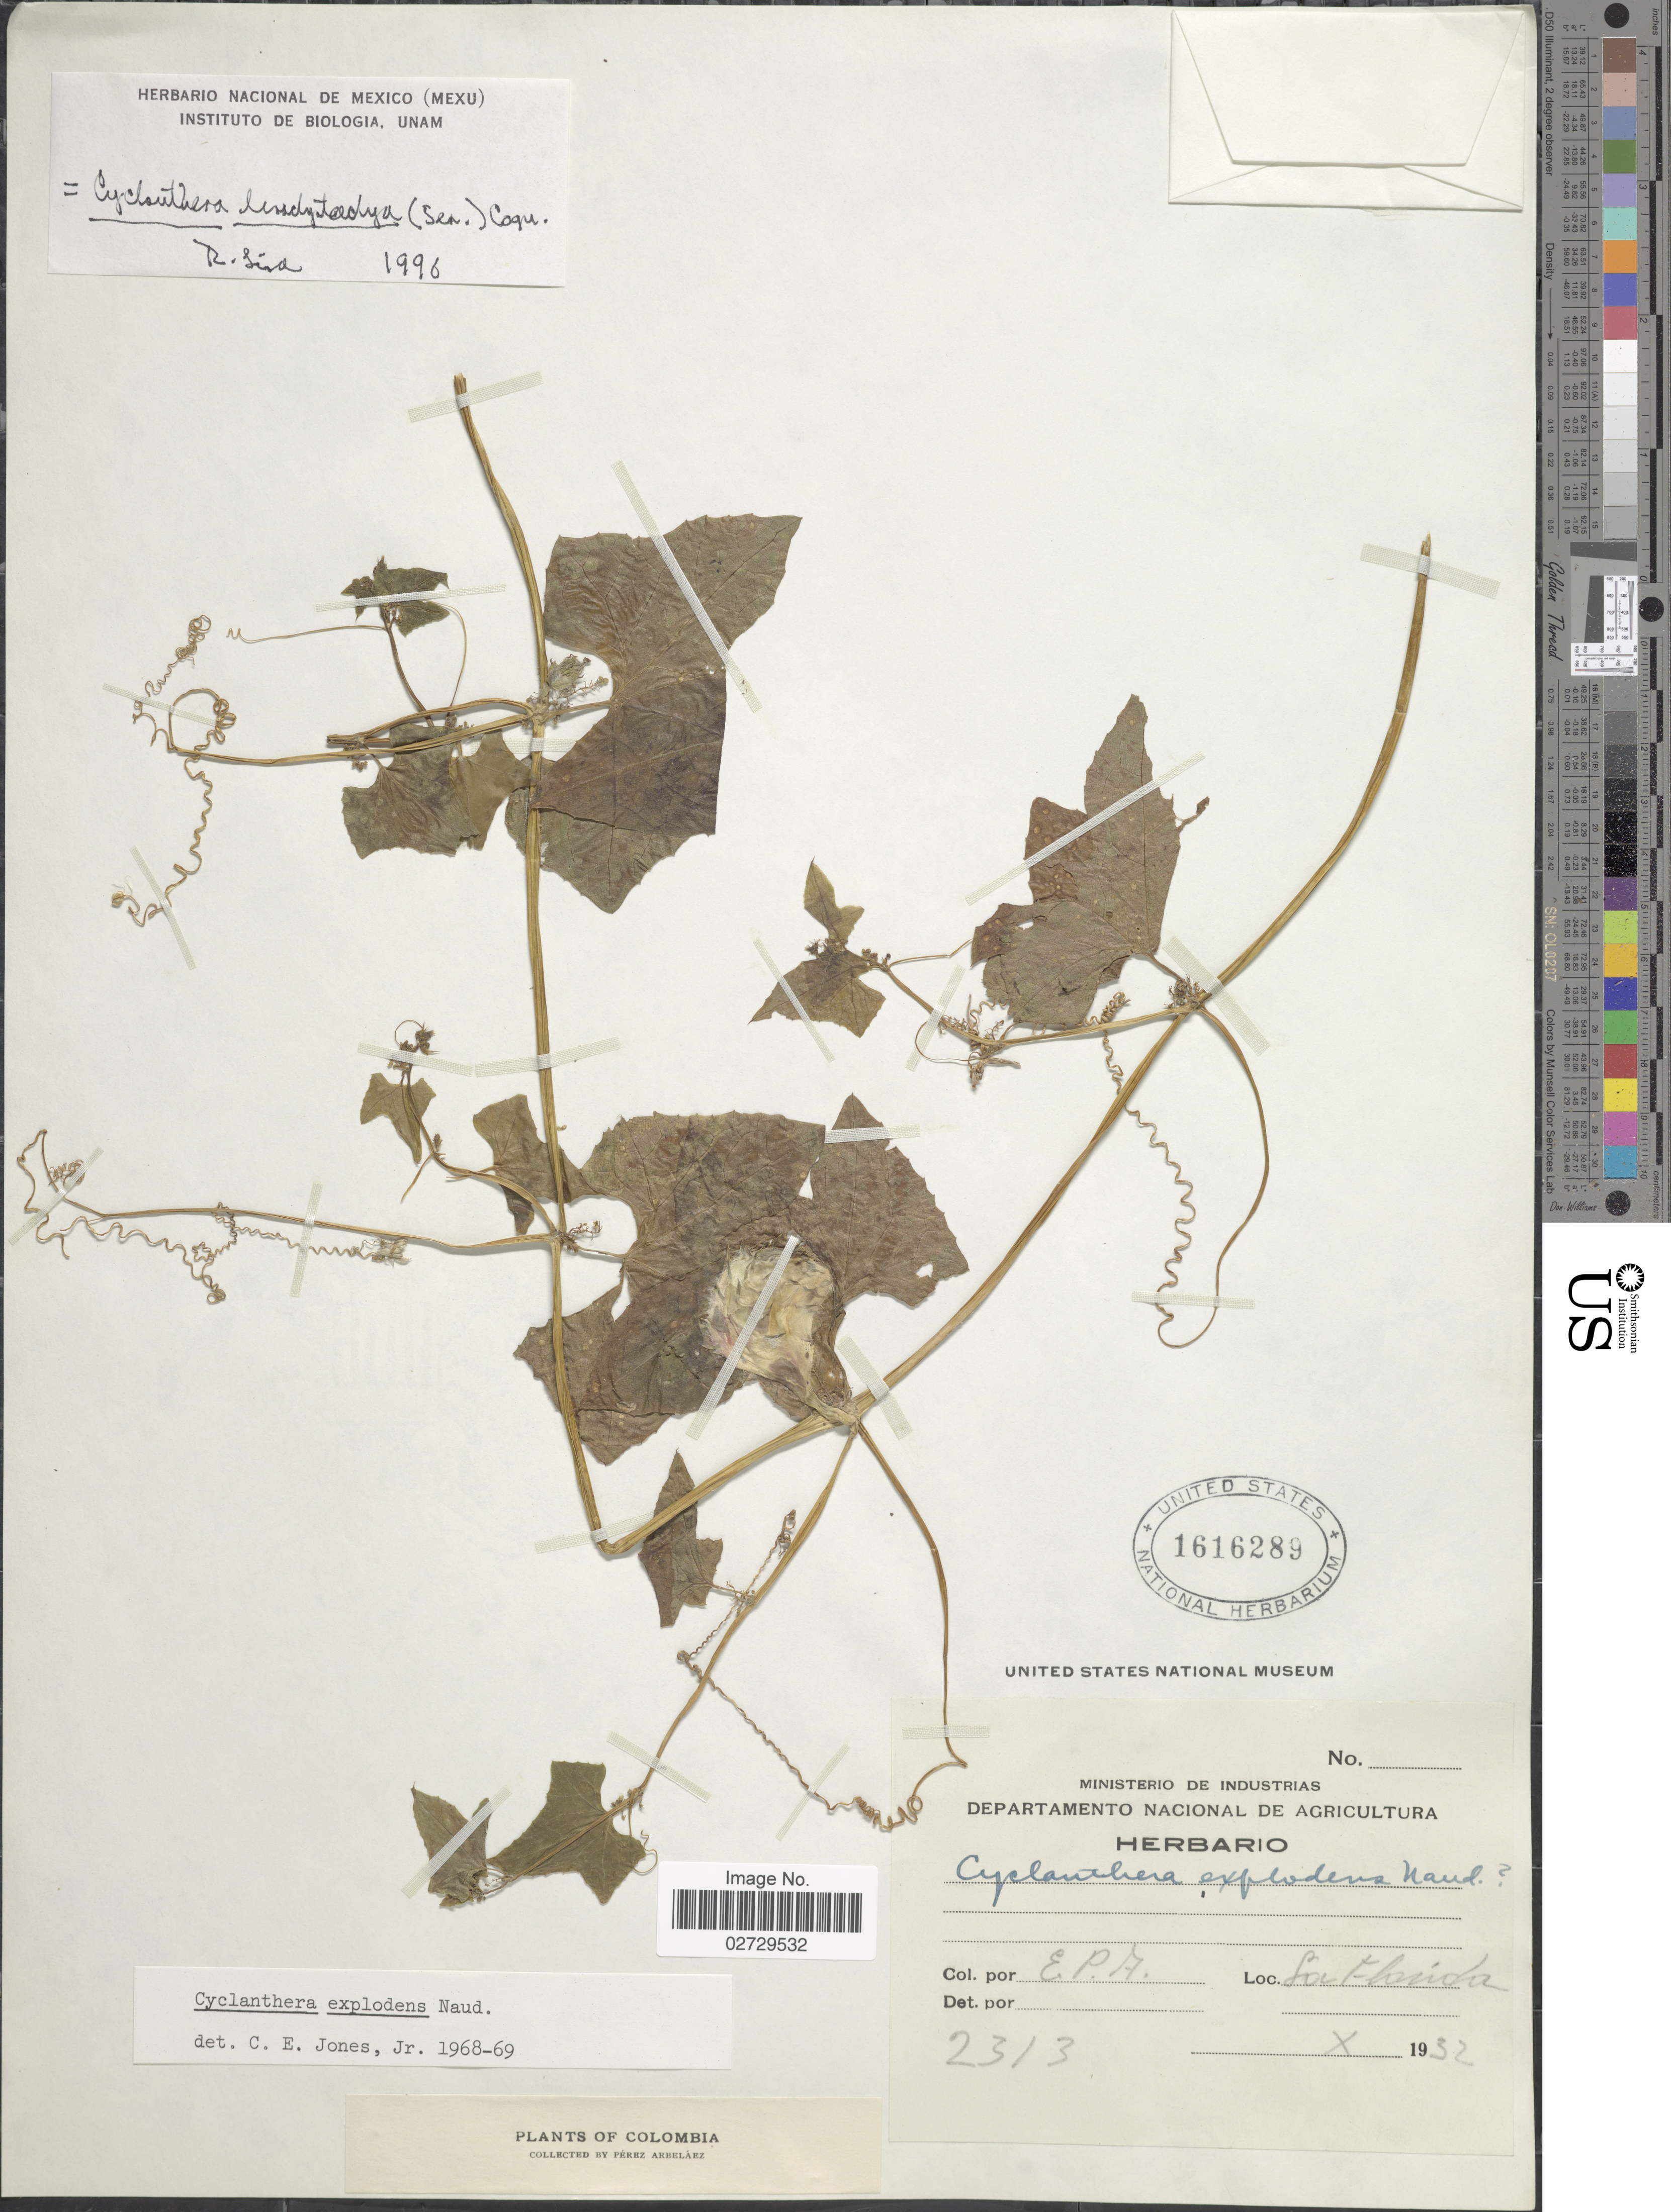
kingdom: Plantae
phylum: Tracheophyta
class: Magnoliopsida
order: Cucurbitales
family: Cucurbitaceae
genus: Cyclanthera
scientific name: Cyclanthera brachystachya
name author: (DC.) Cogn.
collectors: E. P. A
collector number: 2313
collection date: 1932-10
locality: Fort Florida [interpreted]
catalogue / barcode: US 1616289